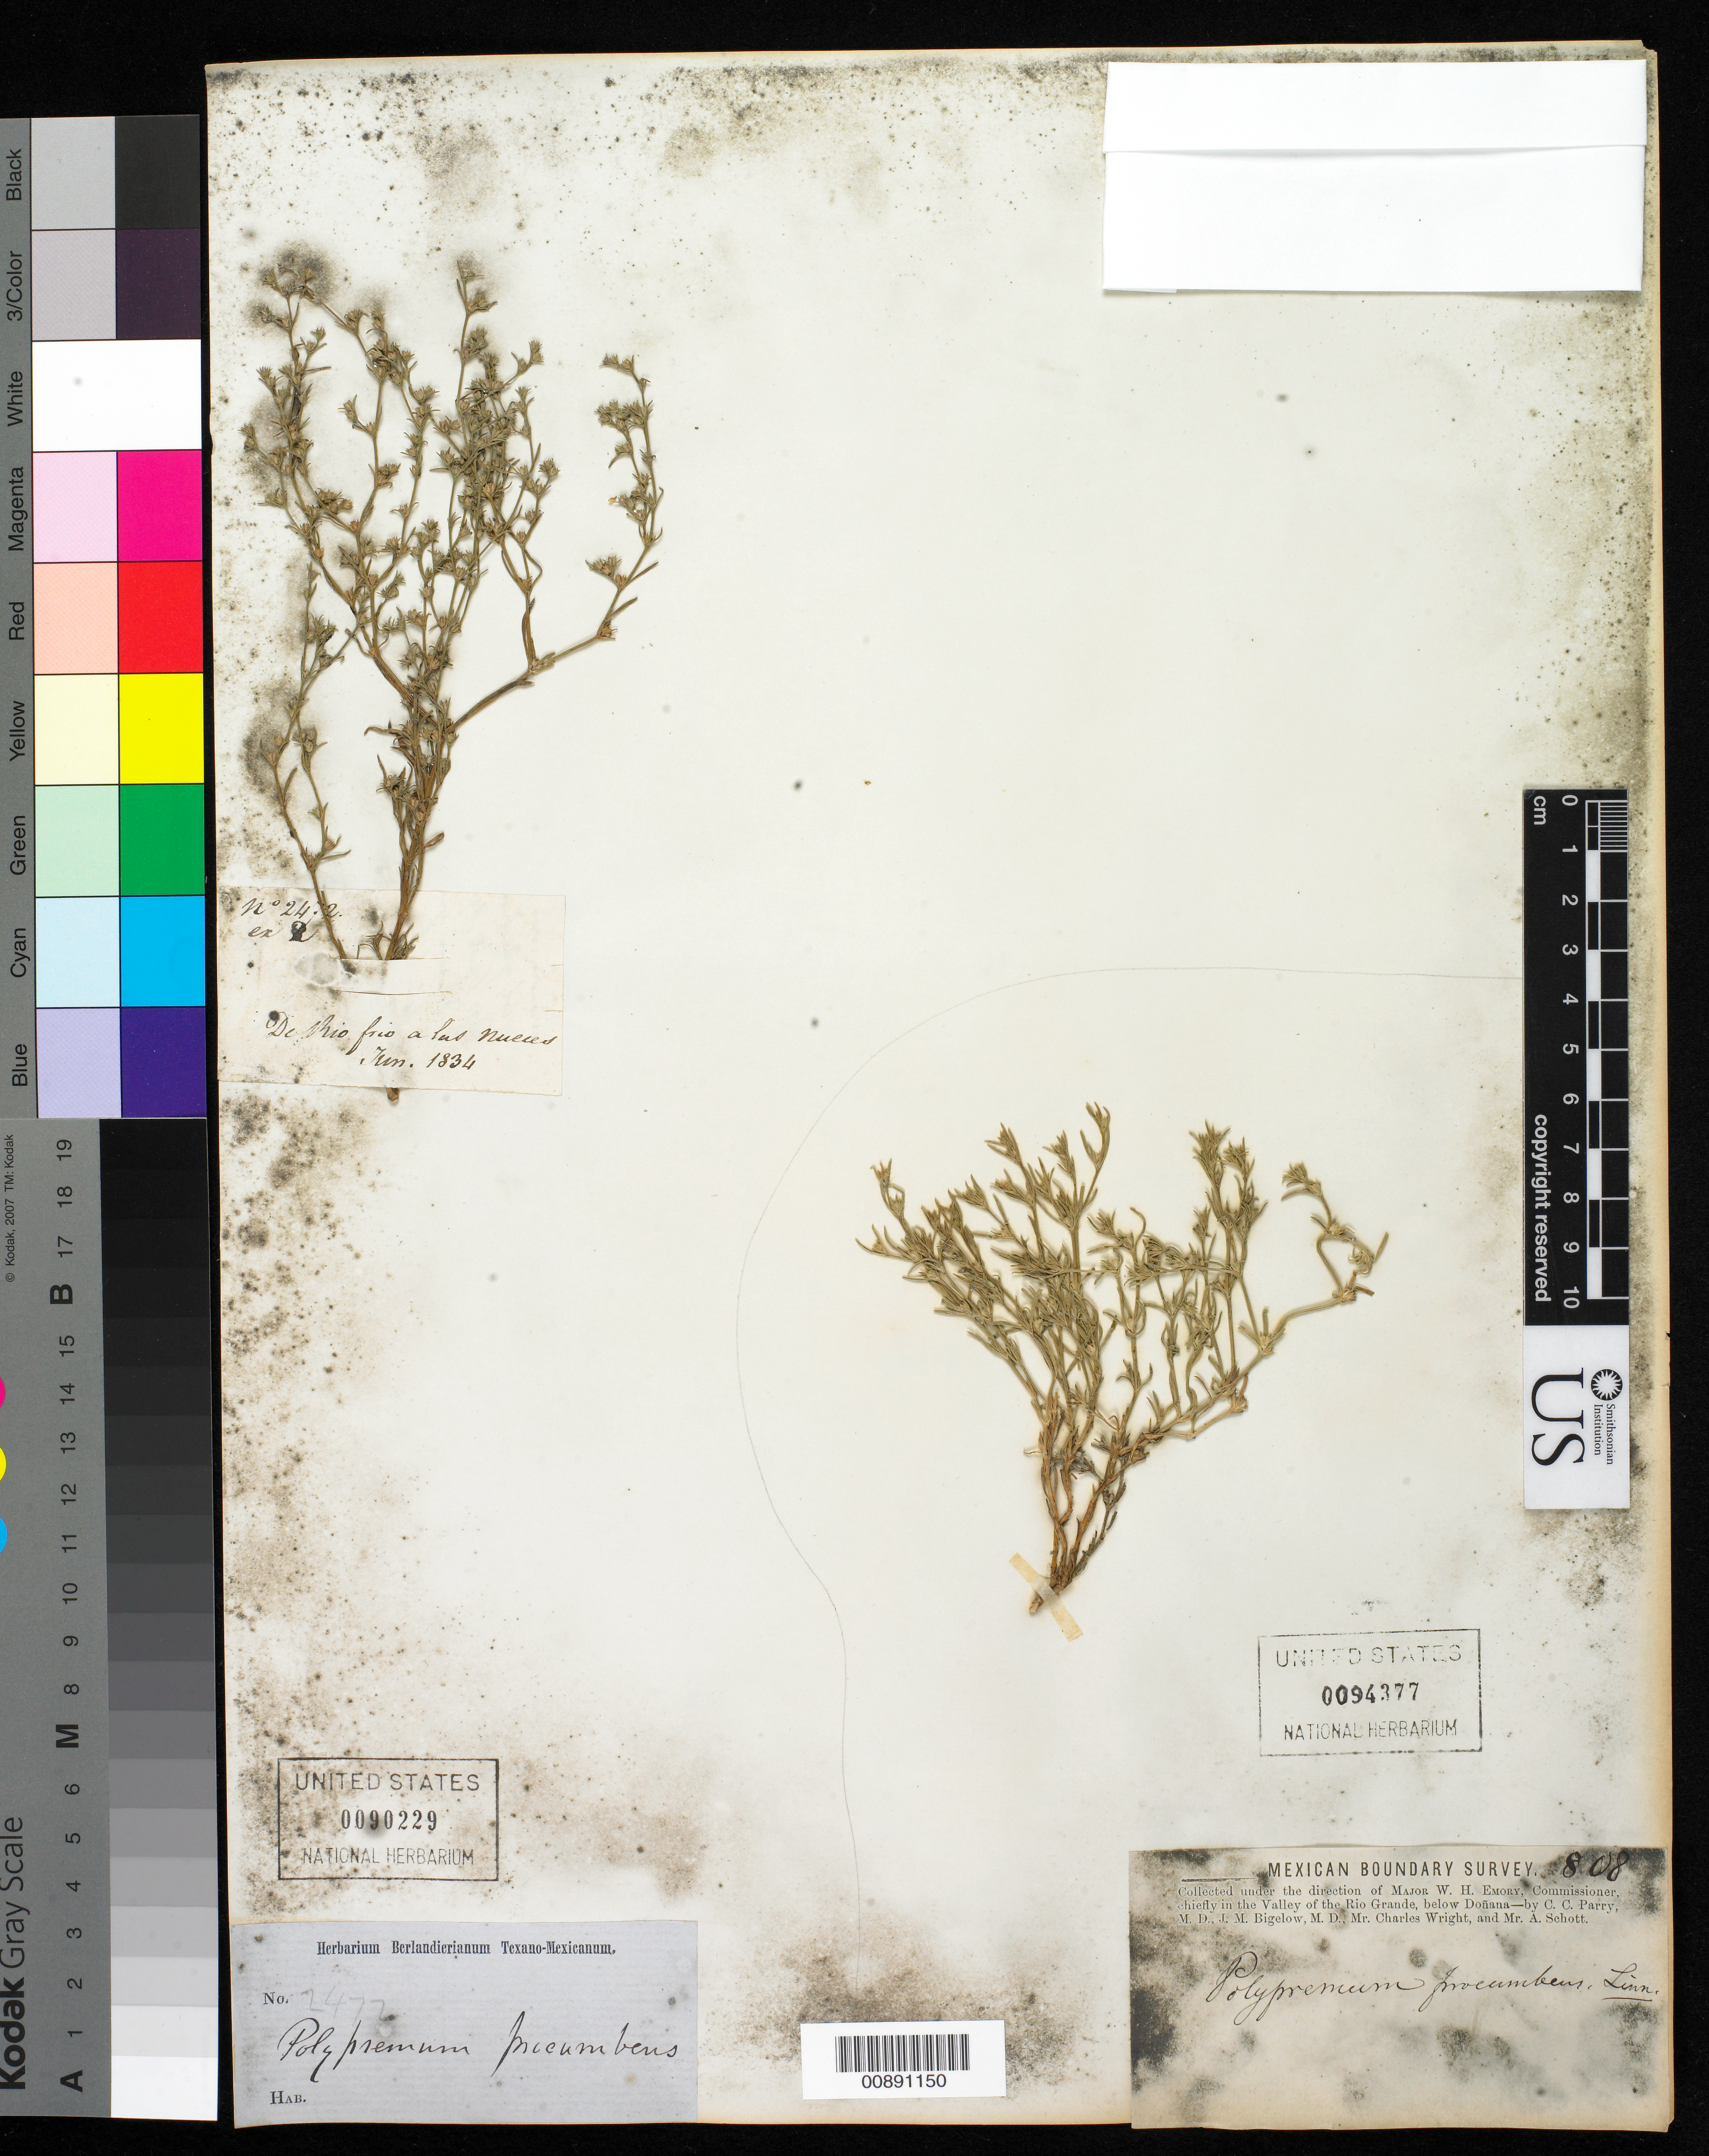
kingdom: Plantae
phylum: Tracheophyta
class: Magnoliopsida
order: Lamiales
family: Tetrachondraceae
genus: Polypremum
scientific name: Polypremum procumbens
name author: L.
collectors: ex Herb. Berlandierianum Texano-Mexicanum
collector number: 2472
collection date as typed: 1834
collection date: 1834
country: United States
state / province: Texas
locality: De Rio Frio a las Nueces.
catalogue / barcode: US 90229-2